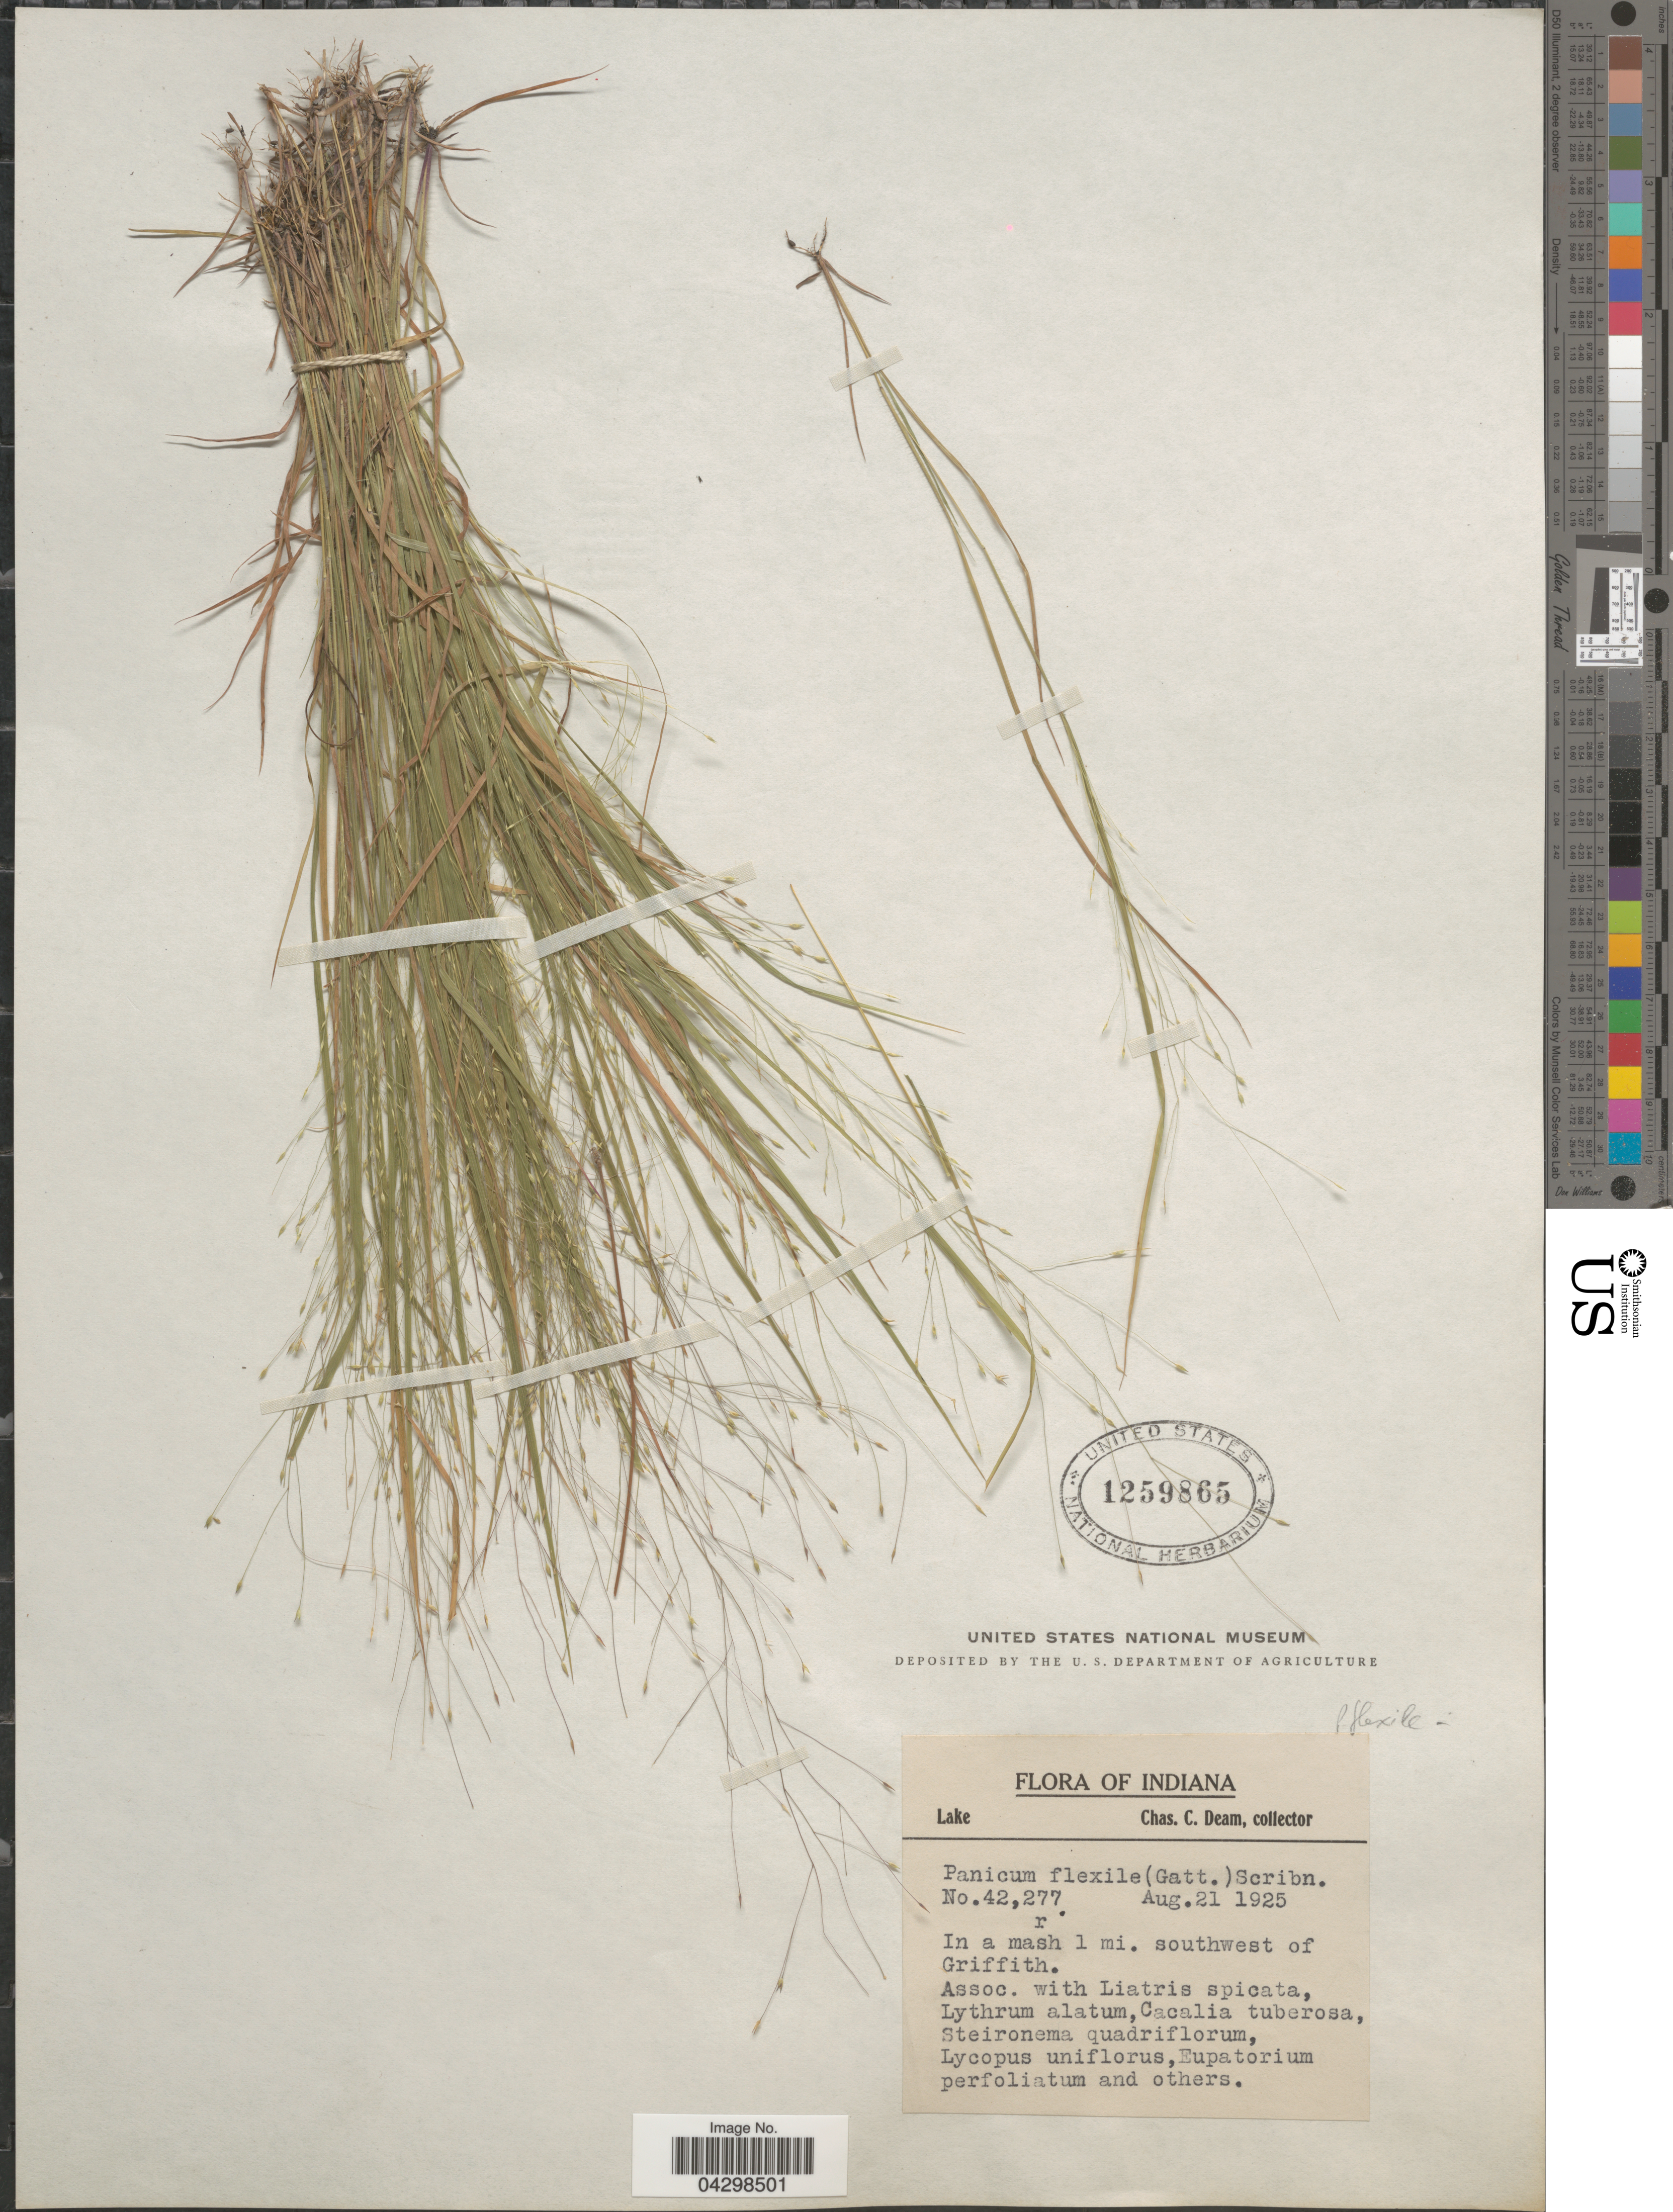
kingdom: Plantae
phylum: Tracheophyta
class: Liliopsida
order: Poales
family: Poaceae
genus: Panicum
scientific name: Panicum flexile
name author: (Gatt.) Scribn.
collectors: C. C. Deam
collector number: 42277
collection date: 1925-08-21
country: United States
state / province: Indiana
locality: Lake. In a mash 1 mi. southeast of Griffith.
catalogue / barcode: US 1259865